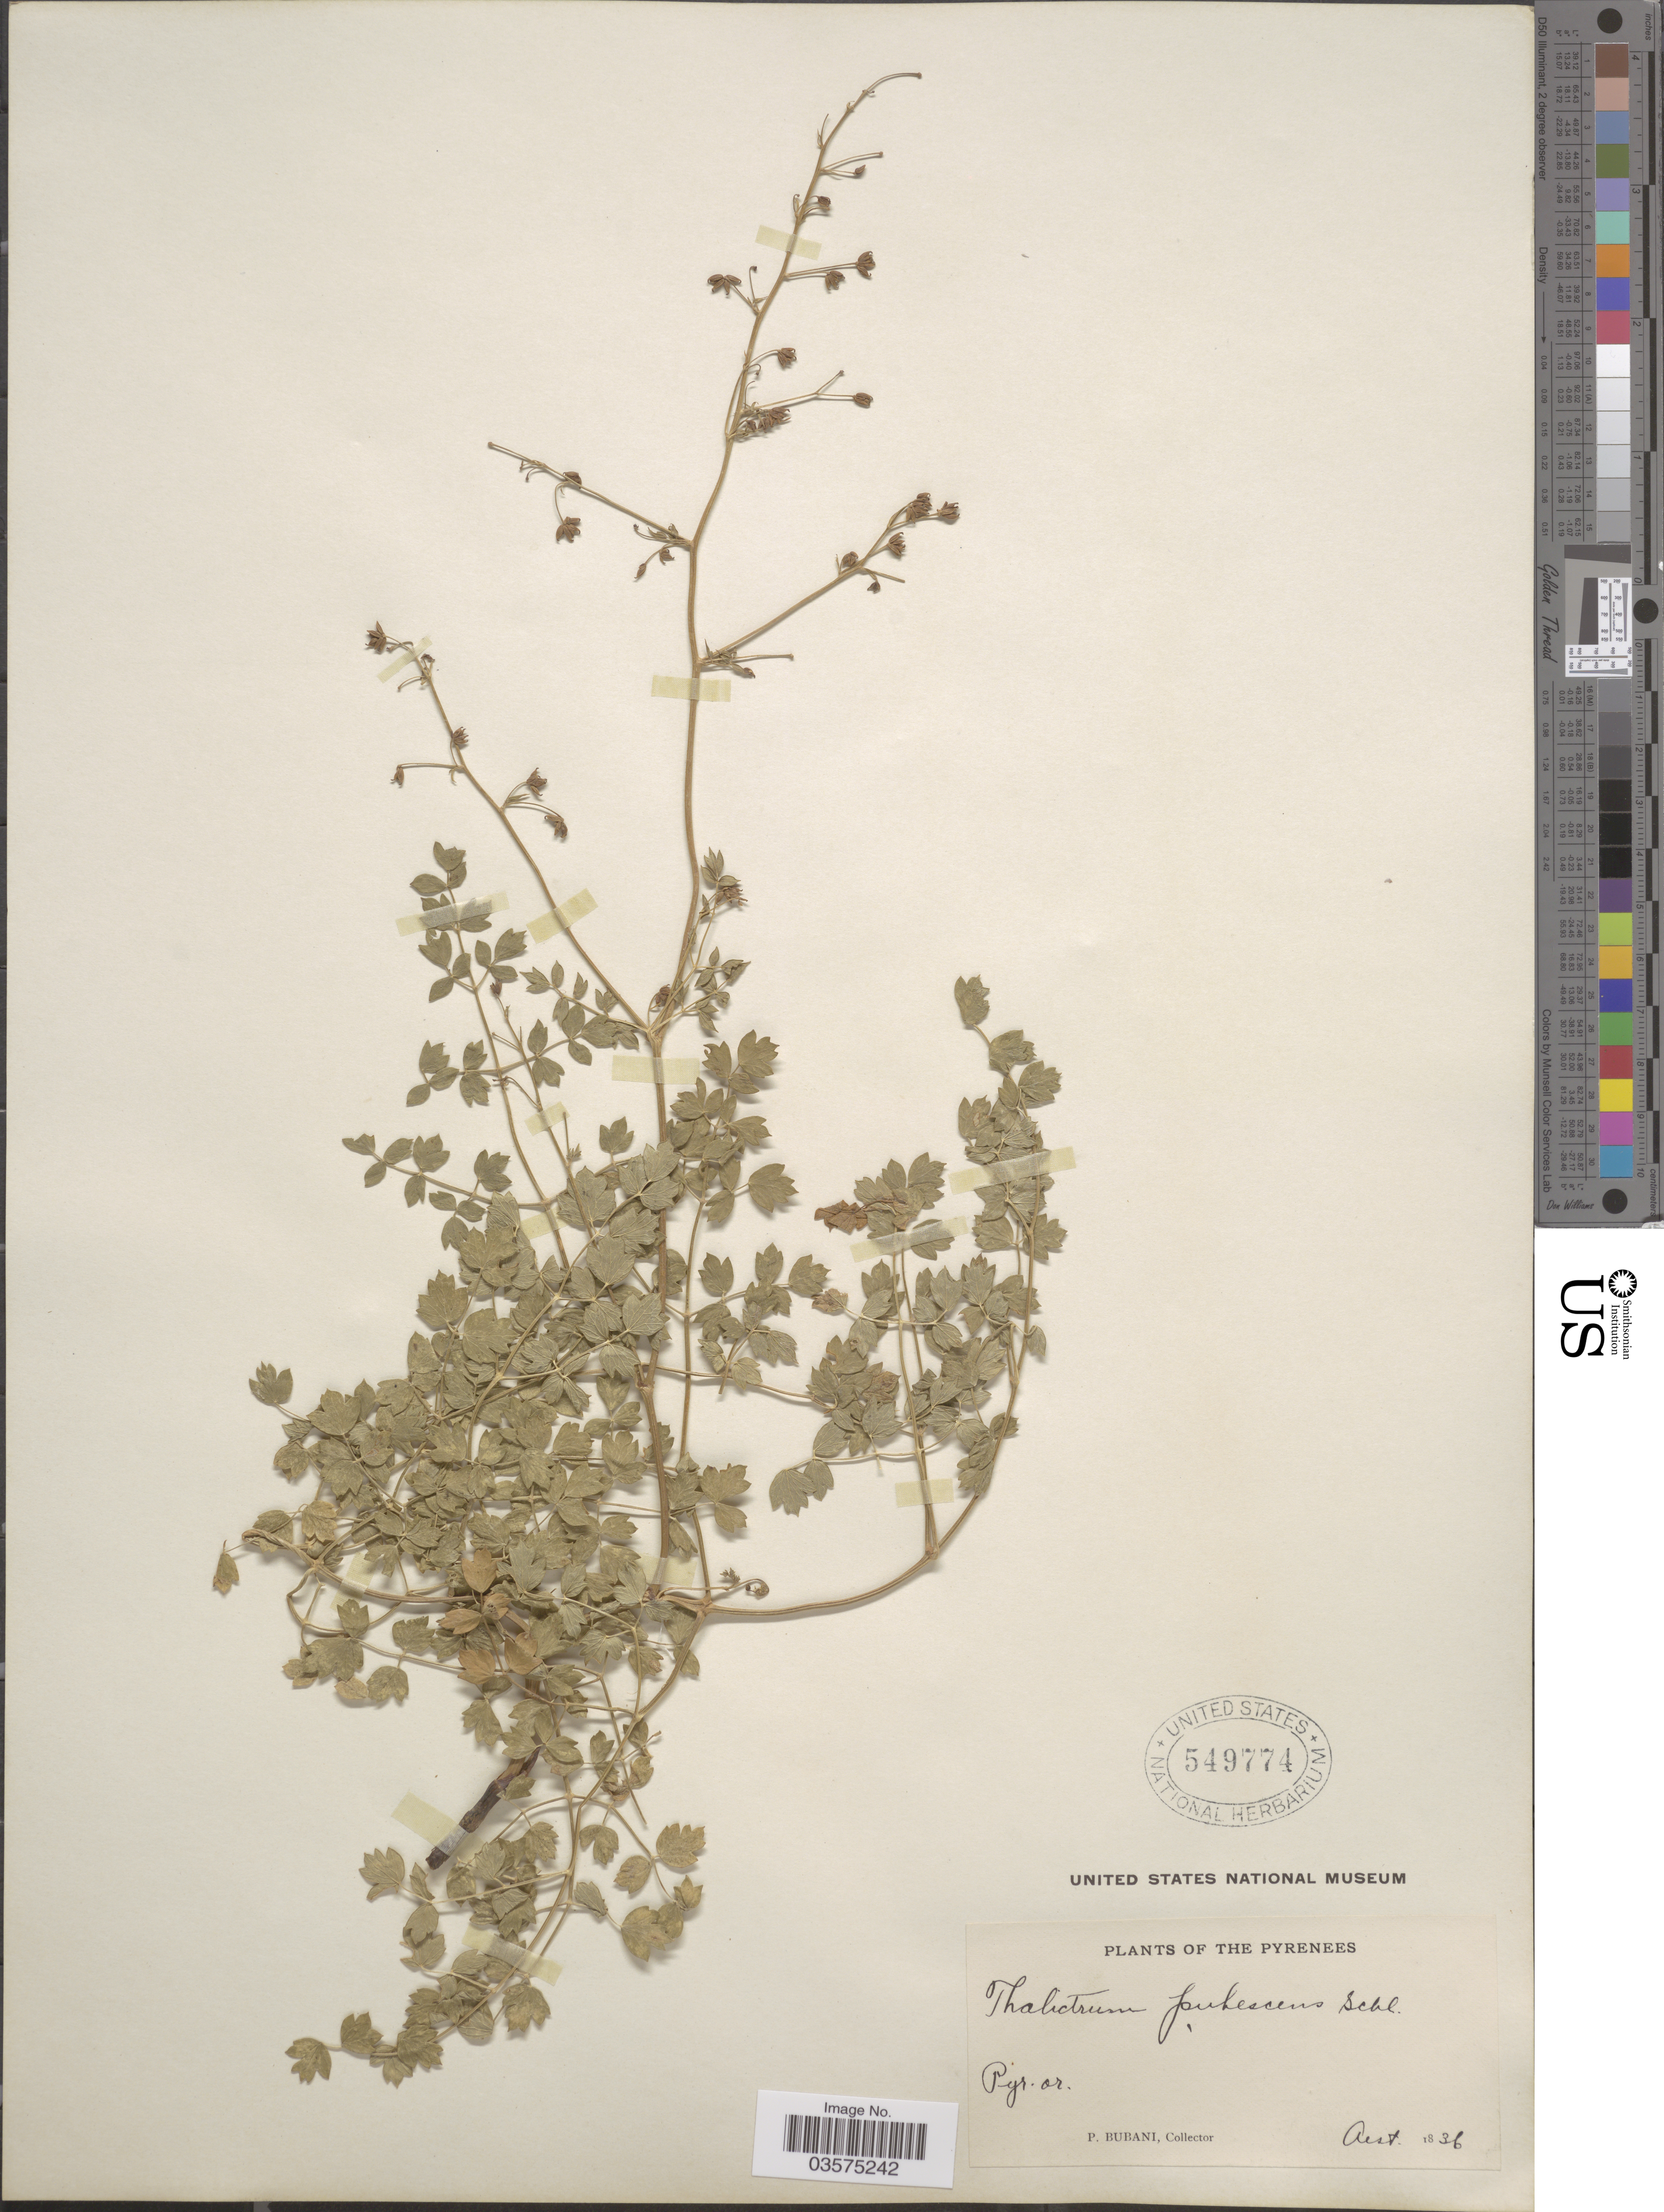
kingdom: Plantae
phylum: Tracheophyta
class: Magnoliopsida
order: Ranunculales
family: Ranunculaceae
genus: Thalictrum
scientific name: Thalictrum pubescens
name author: Pursh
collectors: P. Bubani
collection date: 1836-08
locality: The Pyrenees. Pyr. or.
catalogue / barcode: US 549774